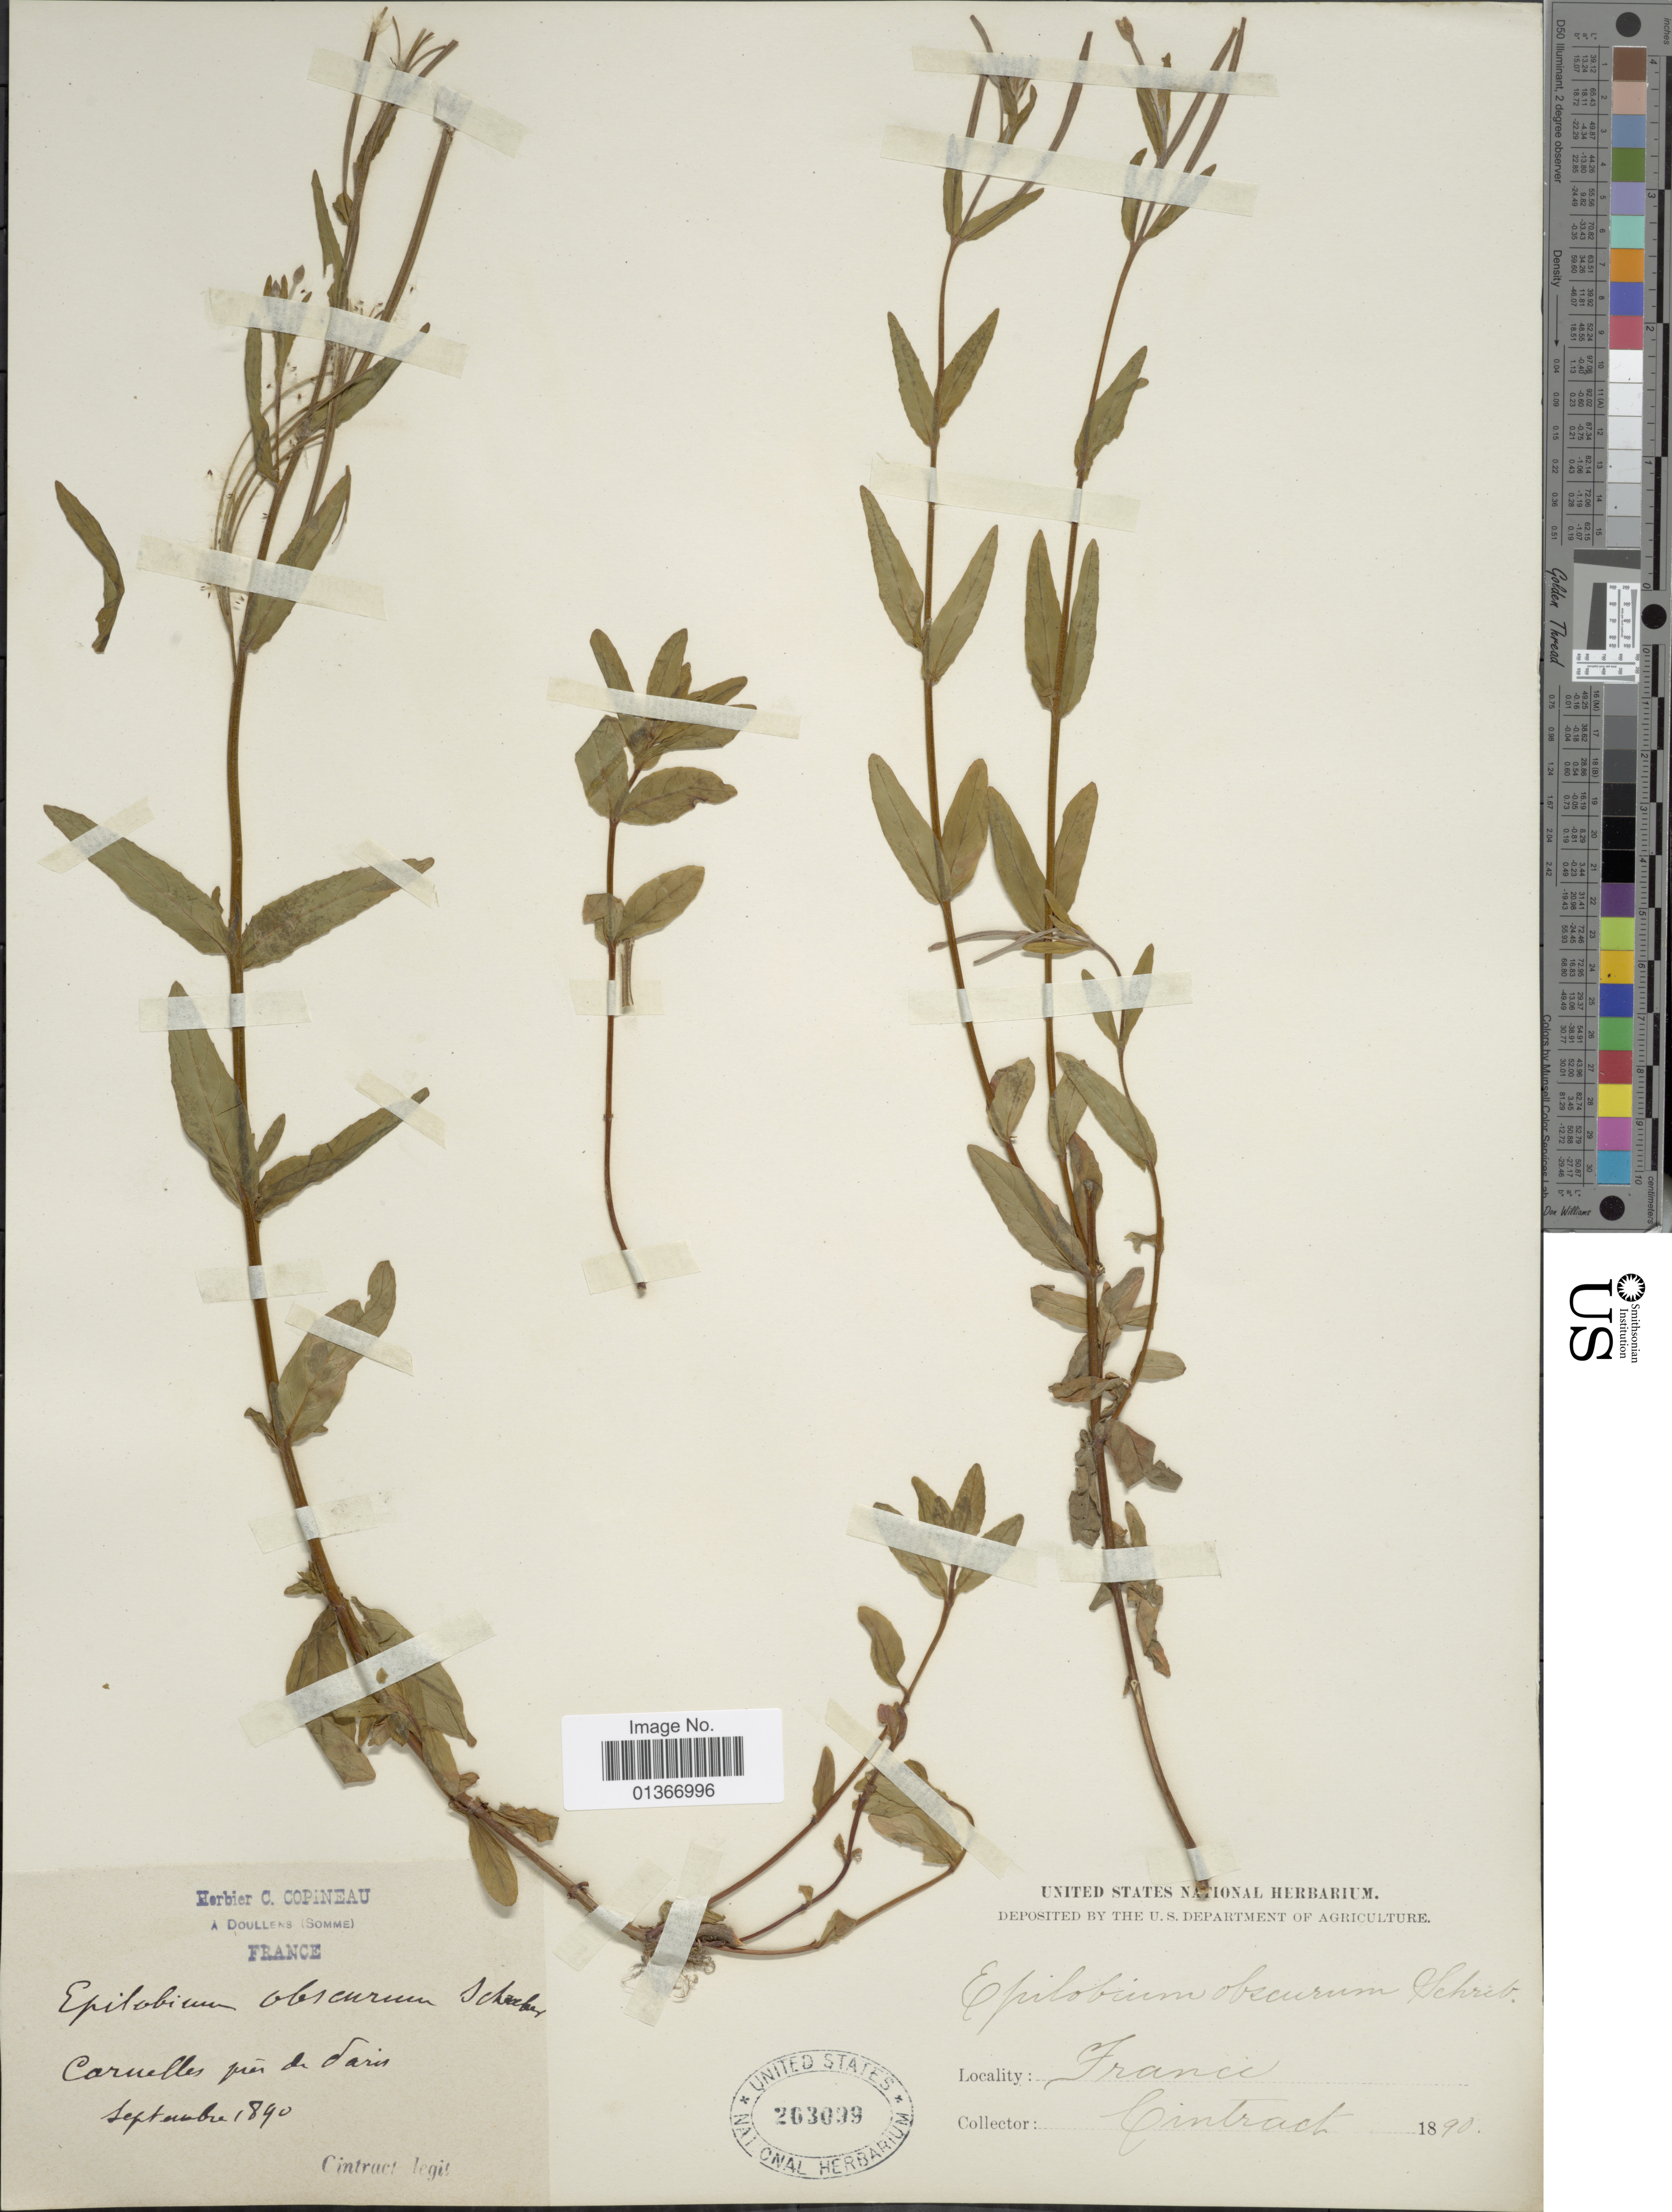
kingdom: Plantae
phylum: Tracheophyta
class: Magnoliopsida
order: Myrtales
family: Onagraceae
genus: Epilobium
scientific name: Epilobium obscurum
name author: Schreb.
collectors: Cintract, --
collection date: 1890-09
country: France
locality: Doullens (Somme). Caruelles près de Paris.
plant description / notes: Precise locality edit: Carulles changed to Caruelles. 11/16/20 poindextere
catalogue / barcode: US 263099